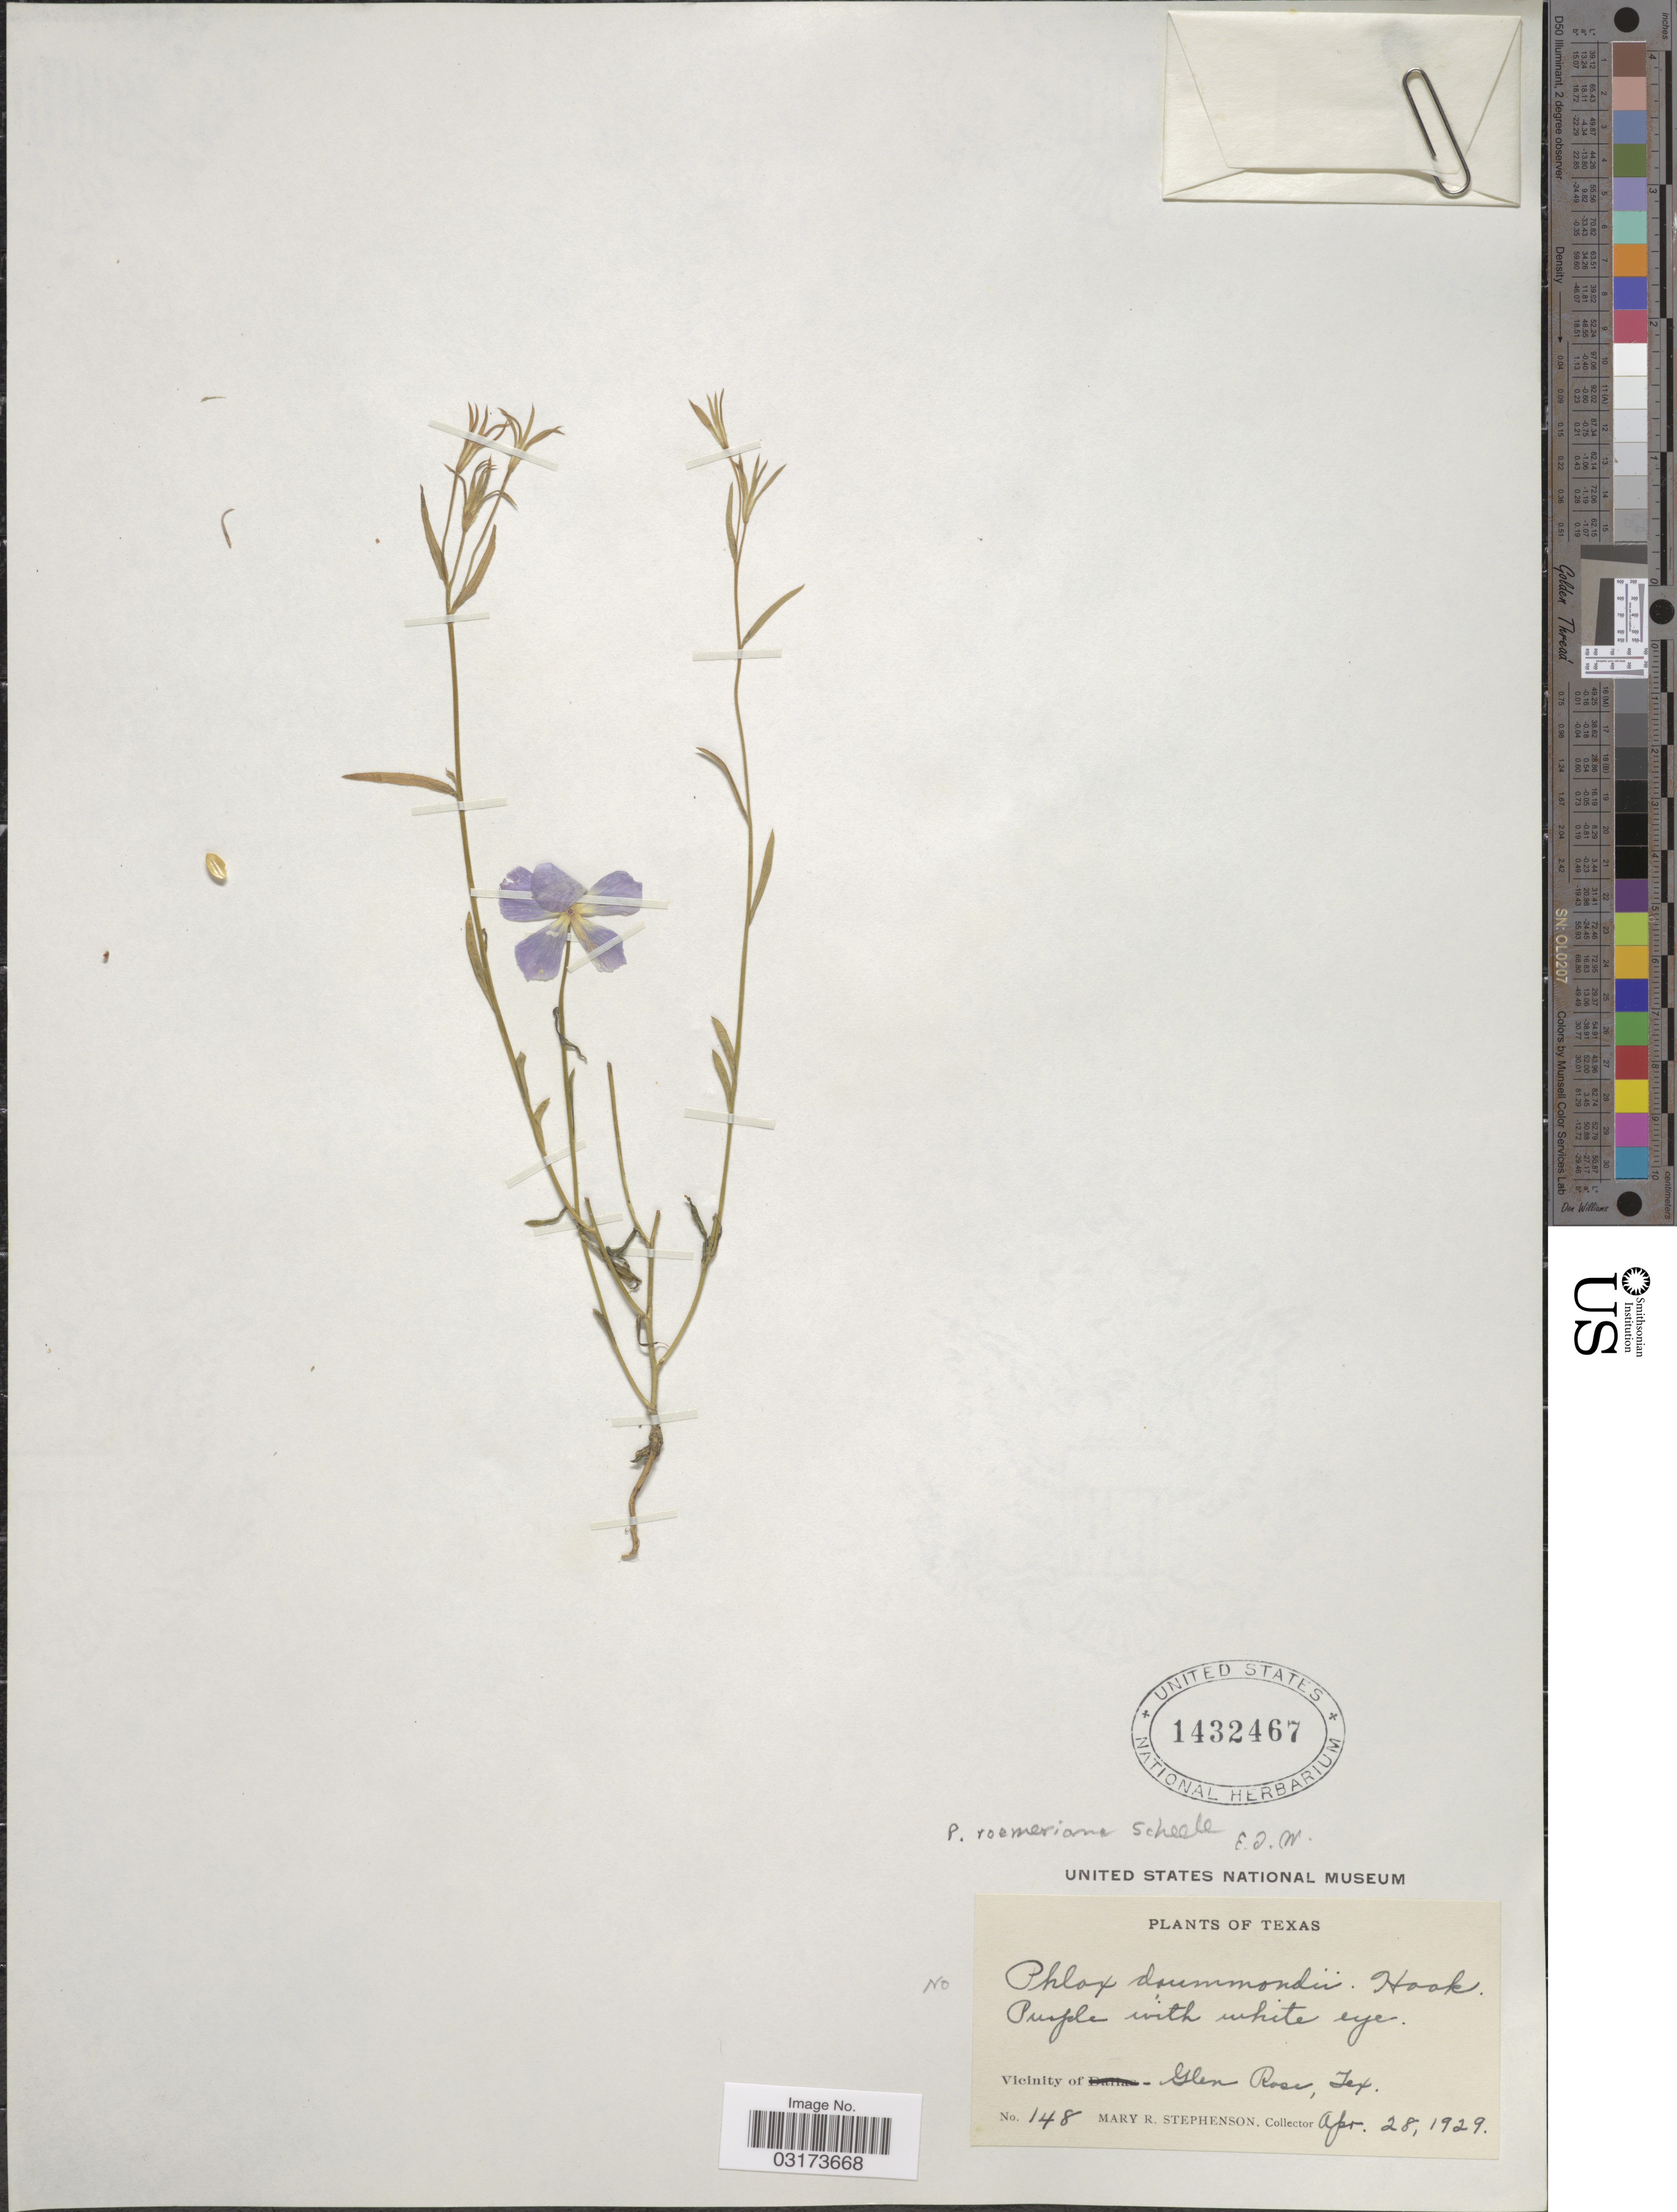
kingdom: Plantae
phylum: Tracheophyta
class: Magnoliopsida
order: Ericales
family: Polemoniaceae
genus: Phlox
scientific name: Phlox roemeriana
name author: Scheele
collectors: M. Stephenson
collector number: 148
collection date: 1929-04-28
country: United States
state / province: Texas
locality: Vicinity of Glen Rose.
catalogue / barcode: US 1432467